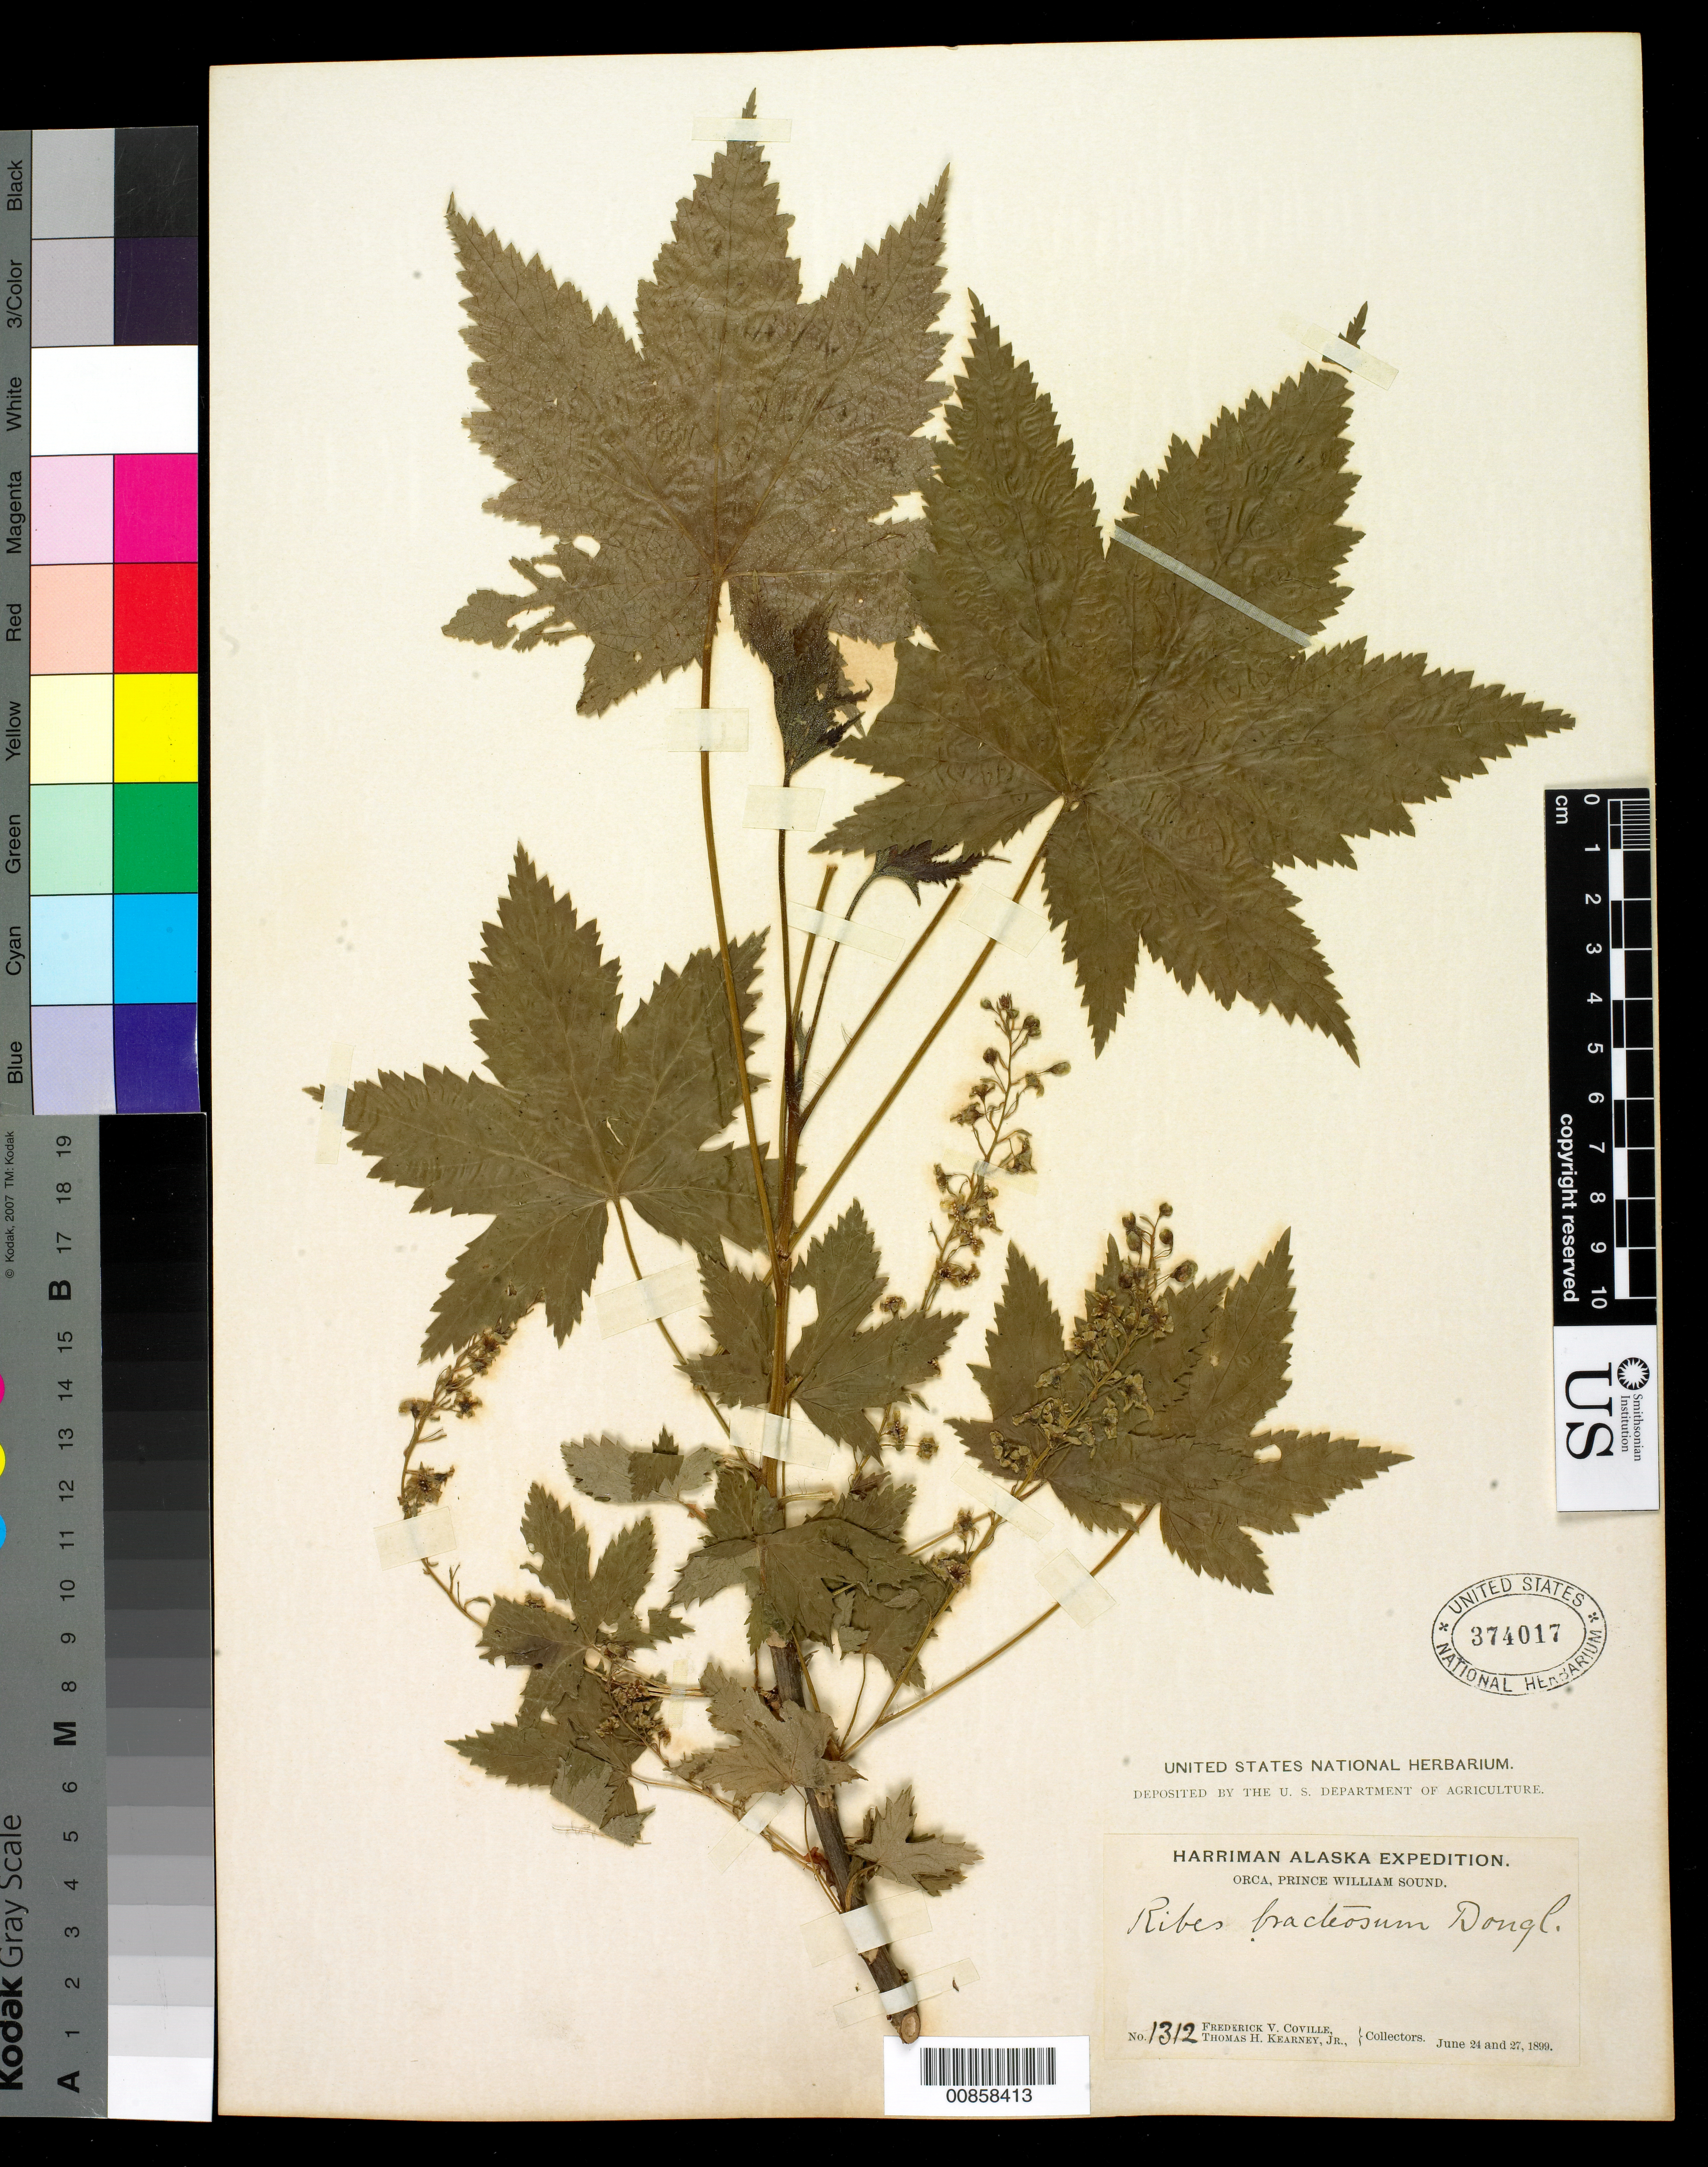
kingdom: Plantae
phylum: Tracheophyta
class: Magnoliopsida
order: Saxifragales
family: Grossulariaceae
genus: Ribes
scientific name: Ribes bracteosum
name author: Douglas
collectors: F. V. Coville & T. H. Kearney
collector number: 1312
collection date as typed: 24 Jun 1899 to 27 Jun 1899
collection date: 1899-06-24/1899-06-27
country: United States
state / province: Alaska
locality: Orca, Prince William sound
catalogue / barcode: US 374017